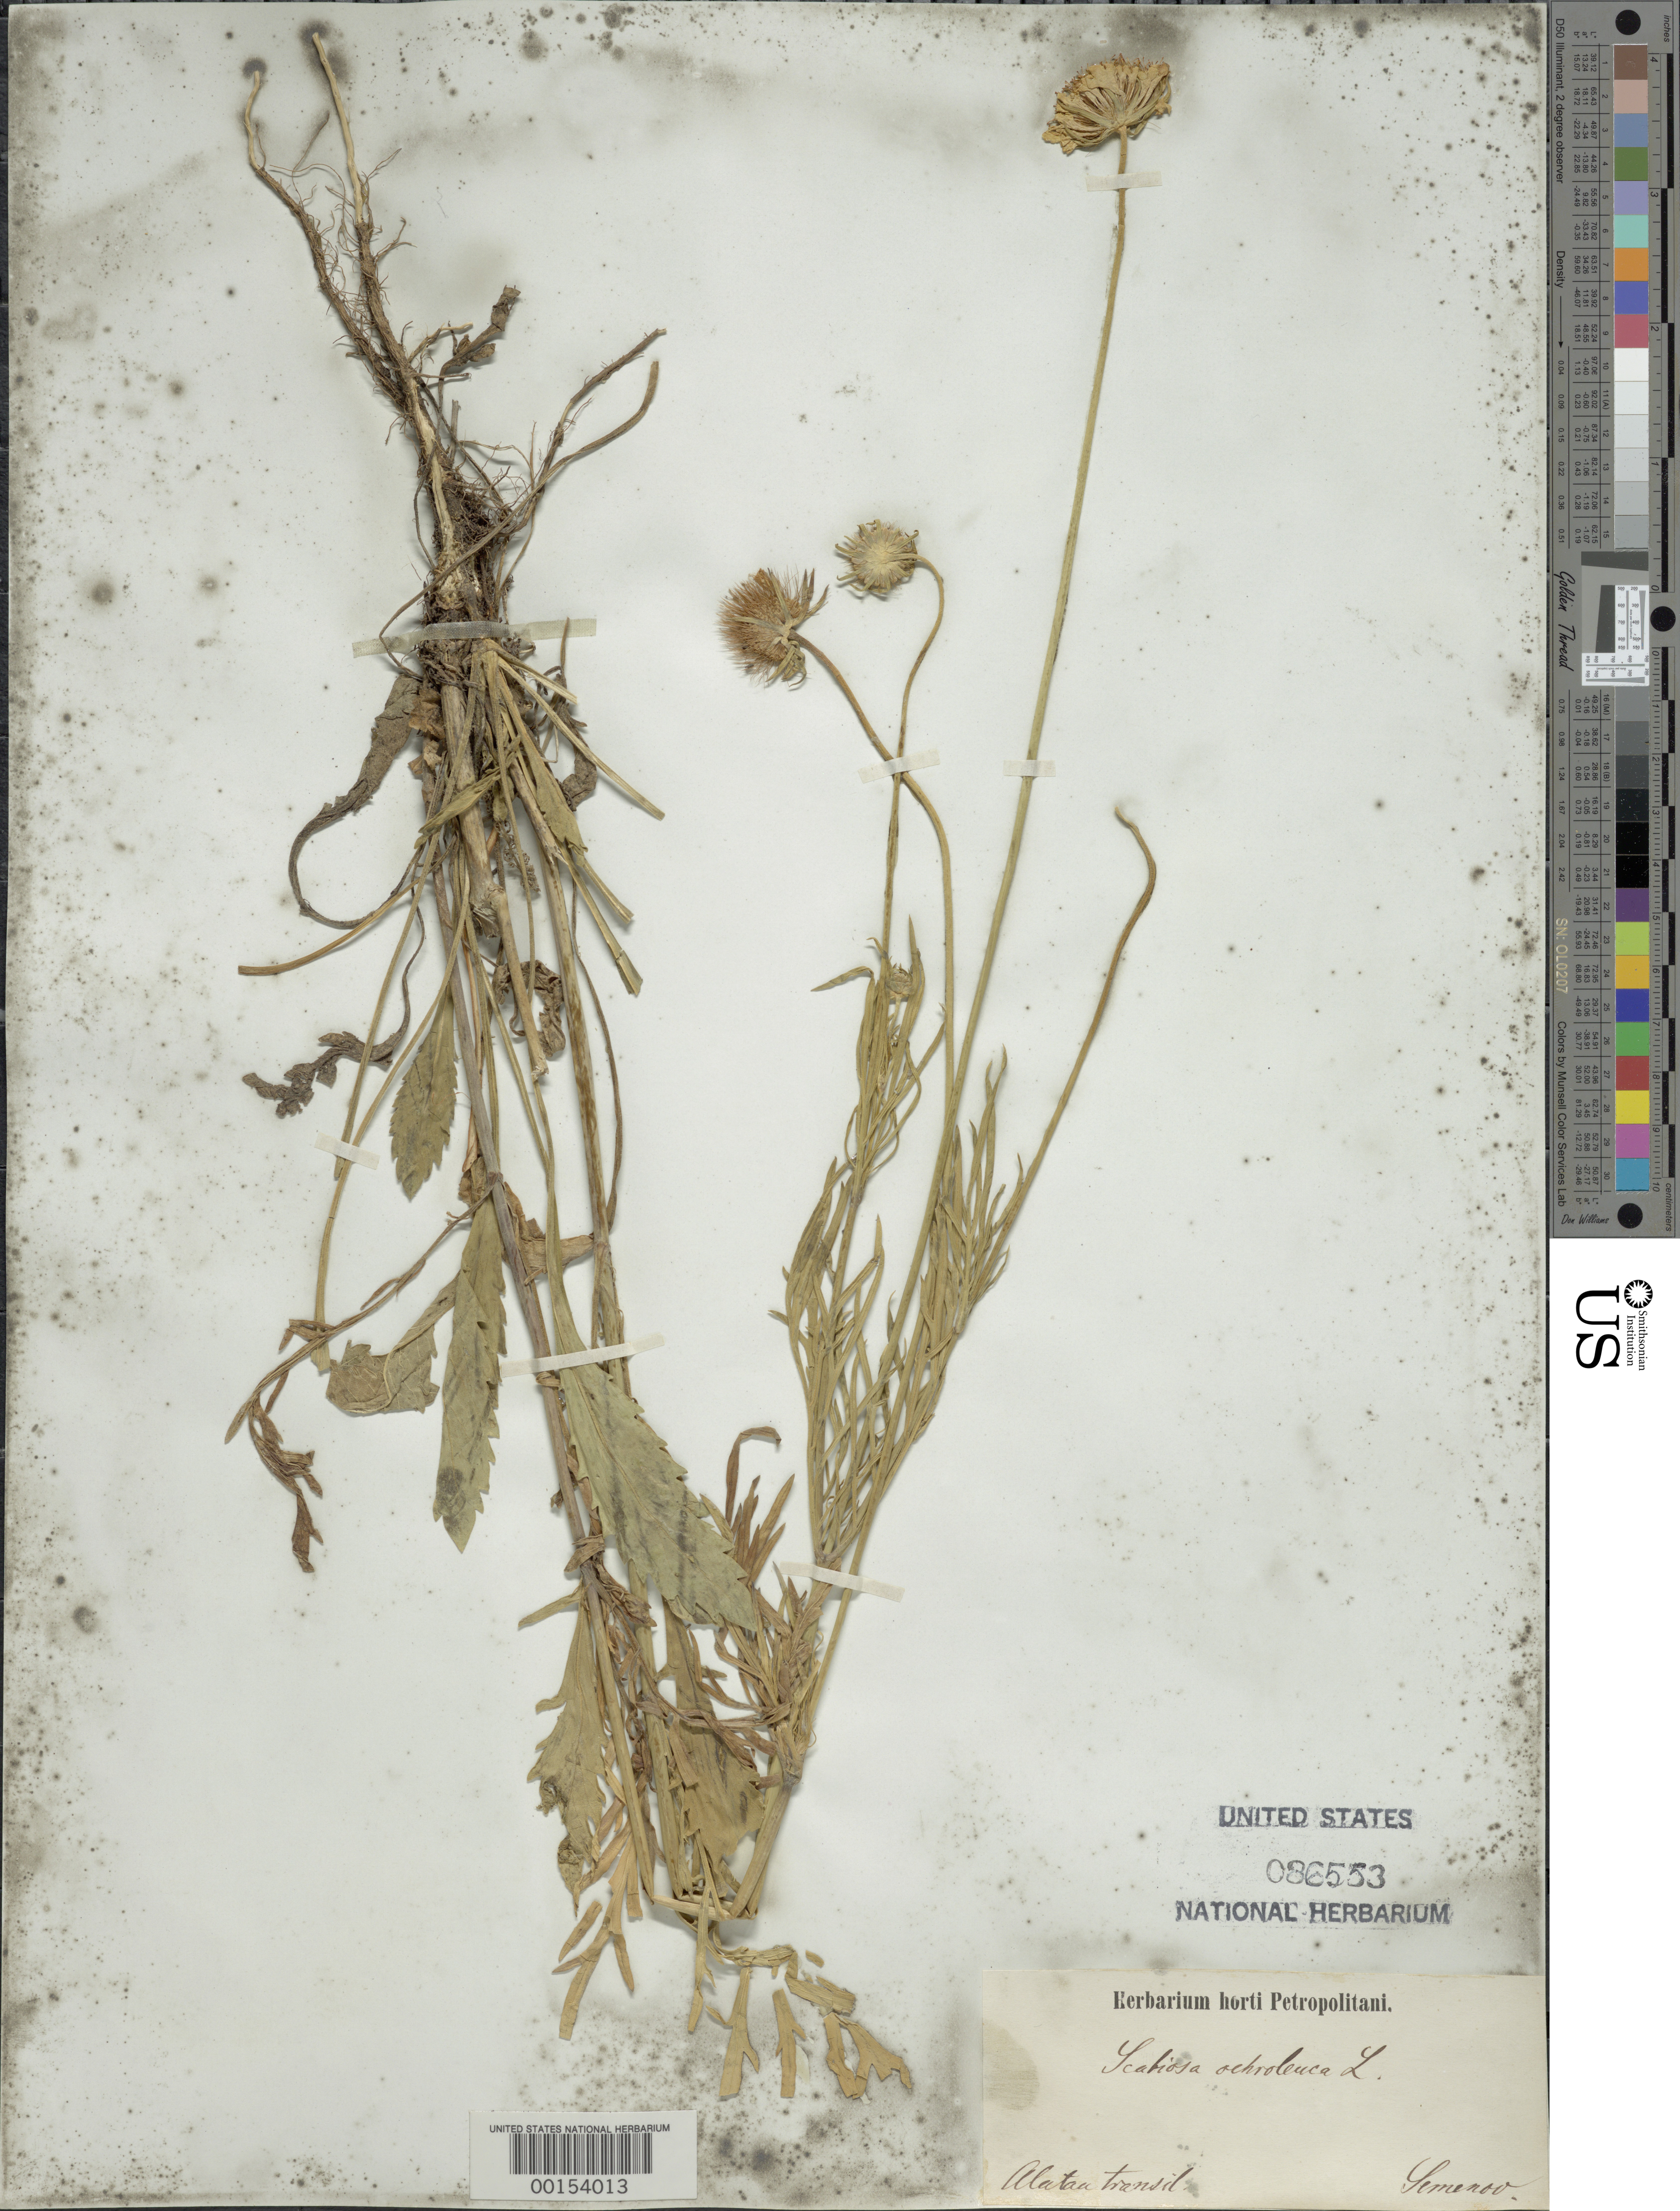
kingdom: Plantae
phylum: Tracheophyta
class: Magnoliopsida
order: Dipsacales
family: Caprifoliaceae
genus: Scabiosa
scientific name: Scabiosa ochroleuca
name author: L.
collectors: -- Semenov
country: Kazakhstan / Kyrgyzstan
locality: Alatan Transil [sic] [Probably Trans-Ili or Zailiyskiy Ala-Tau Range]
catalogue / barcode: US 86553